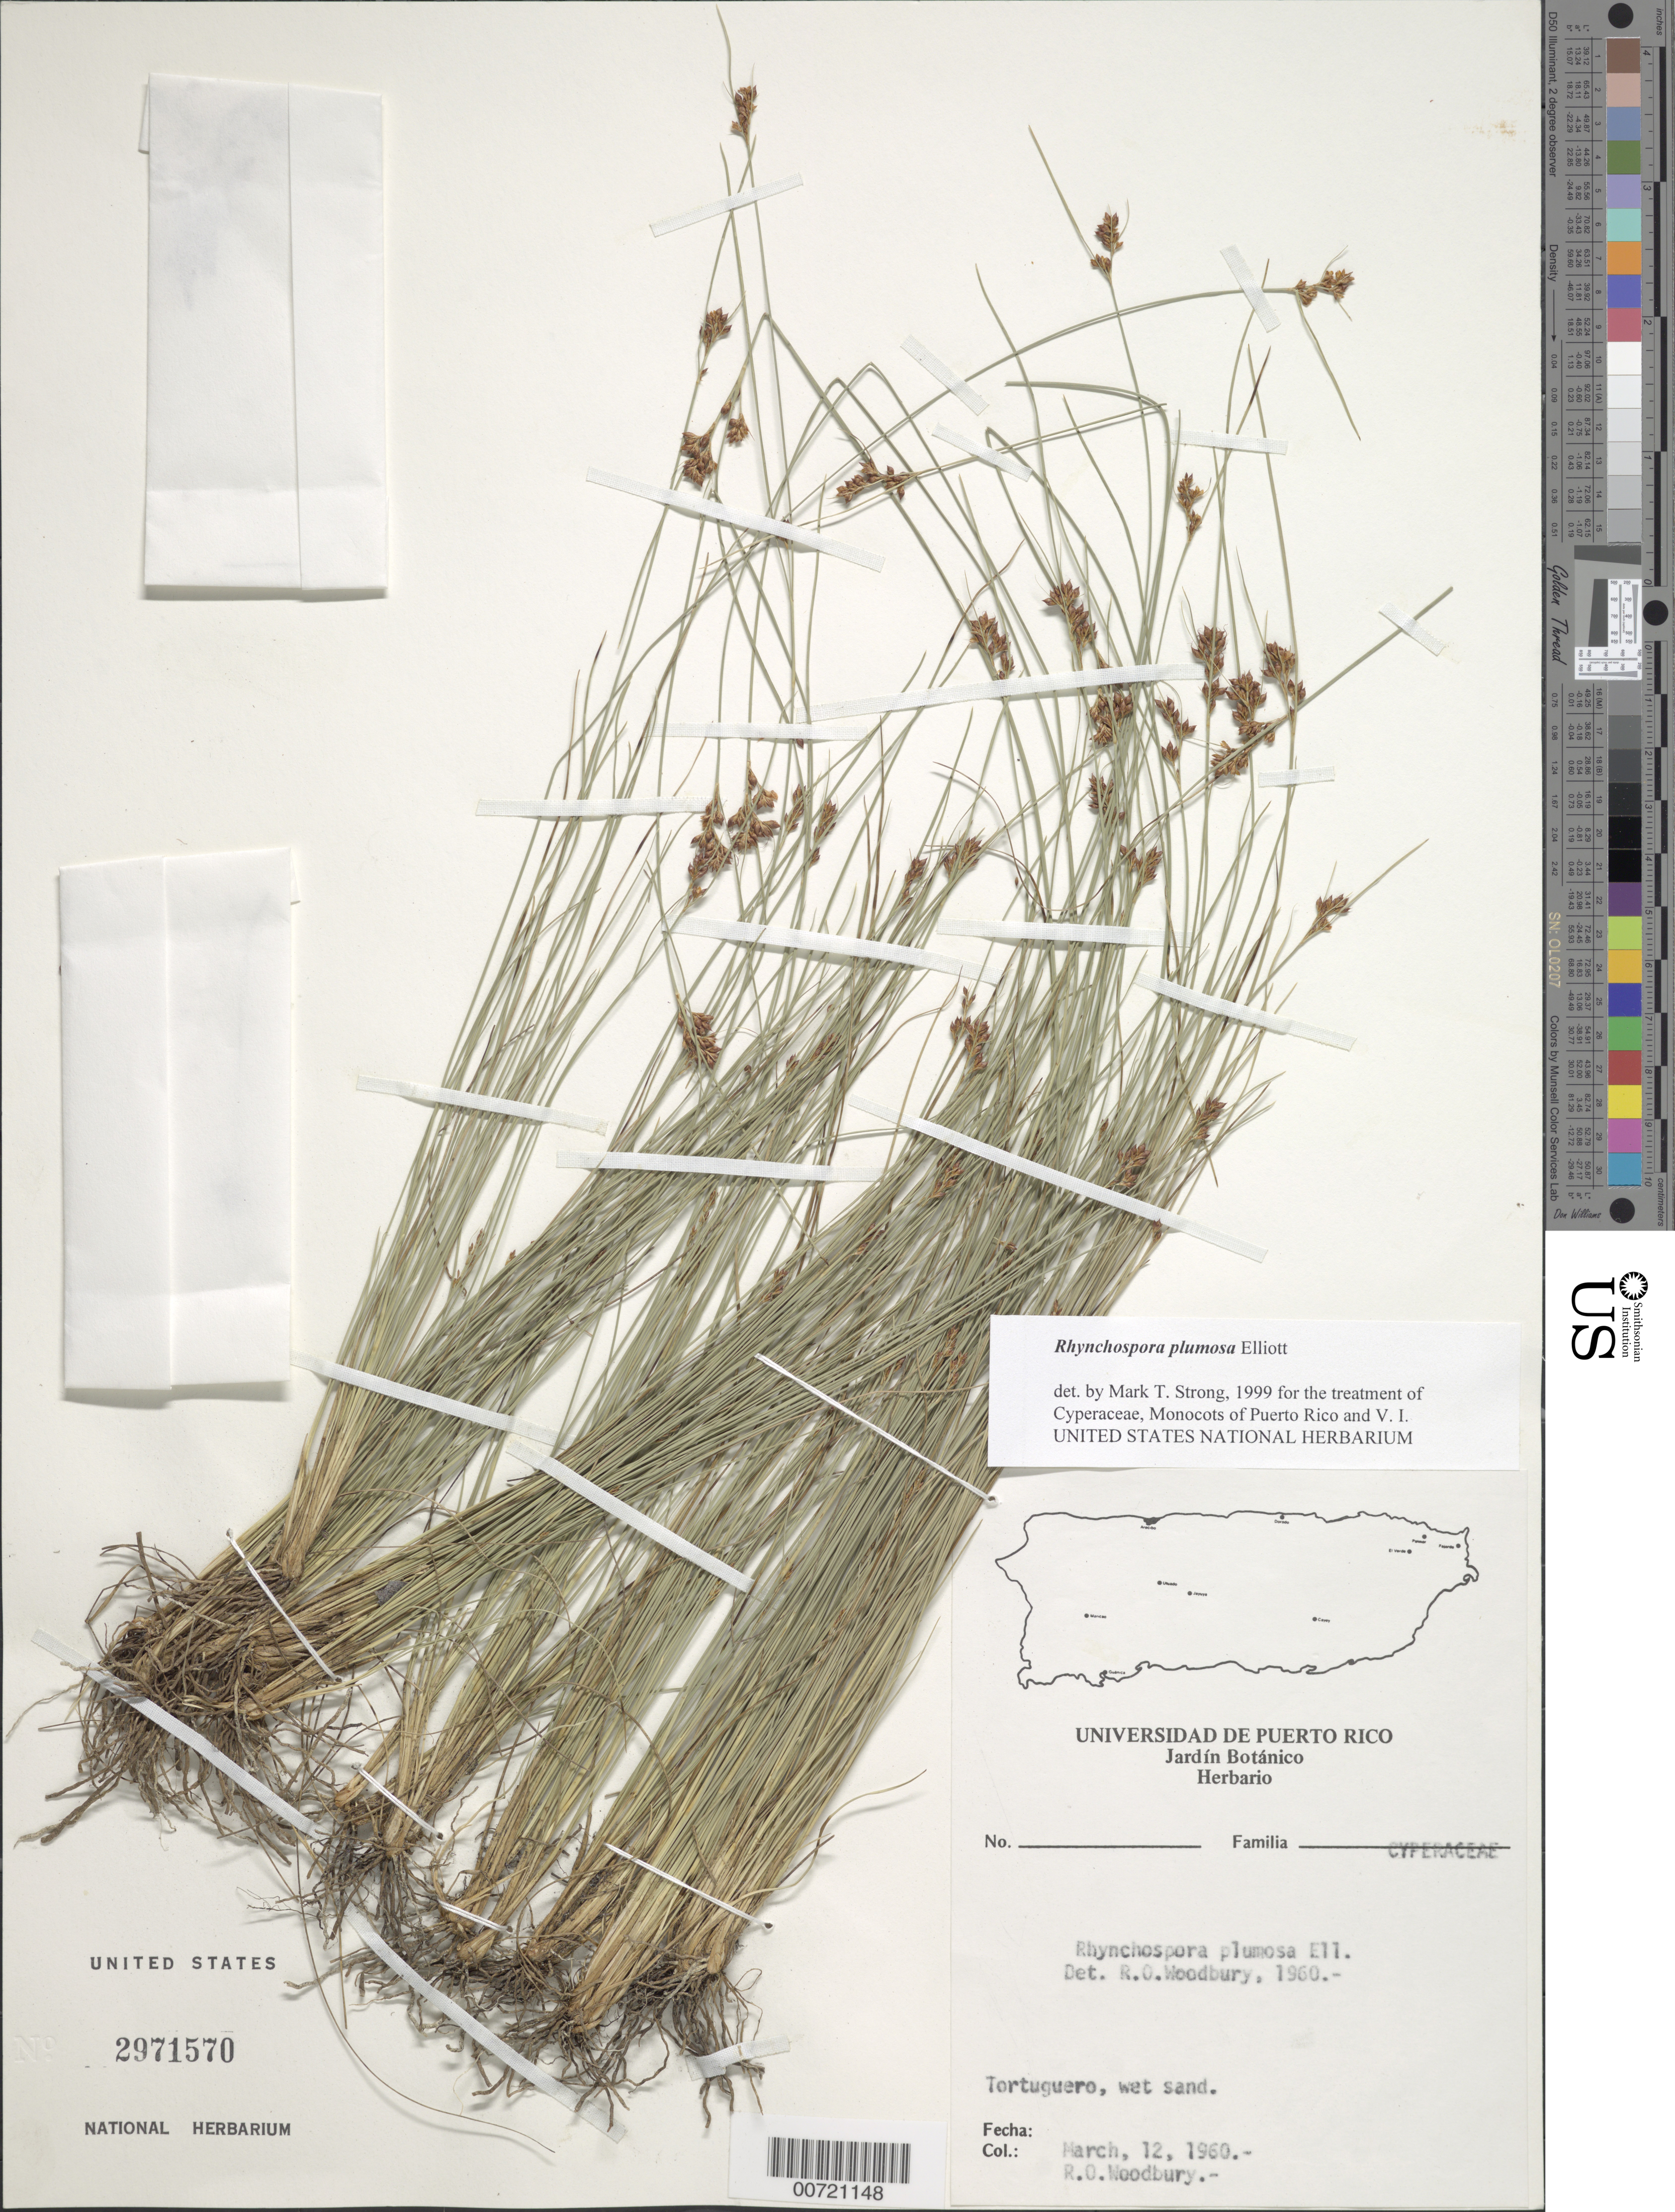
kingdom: Plantae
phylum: Tracheophyta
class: Liliopsida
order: Poales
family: Cyperaceae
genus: Rhynchospora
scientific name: Rhynchospora plumosa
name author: Elliott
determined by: Strong, M. T., (US), Smithsonian Institution - National Museum of Natural History (UNITED STATES)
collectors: R. O. Woodbury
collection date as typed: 12 Mar 1960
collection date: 1960-03-12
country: Puerto Rico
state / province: Manatí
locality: Tortuguero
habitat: Wet sand.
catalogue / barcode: US 2971570